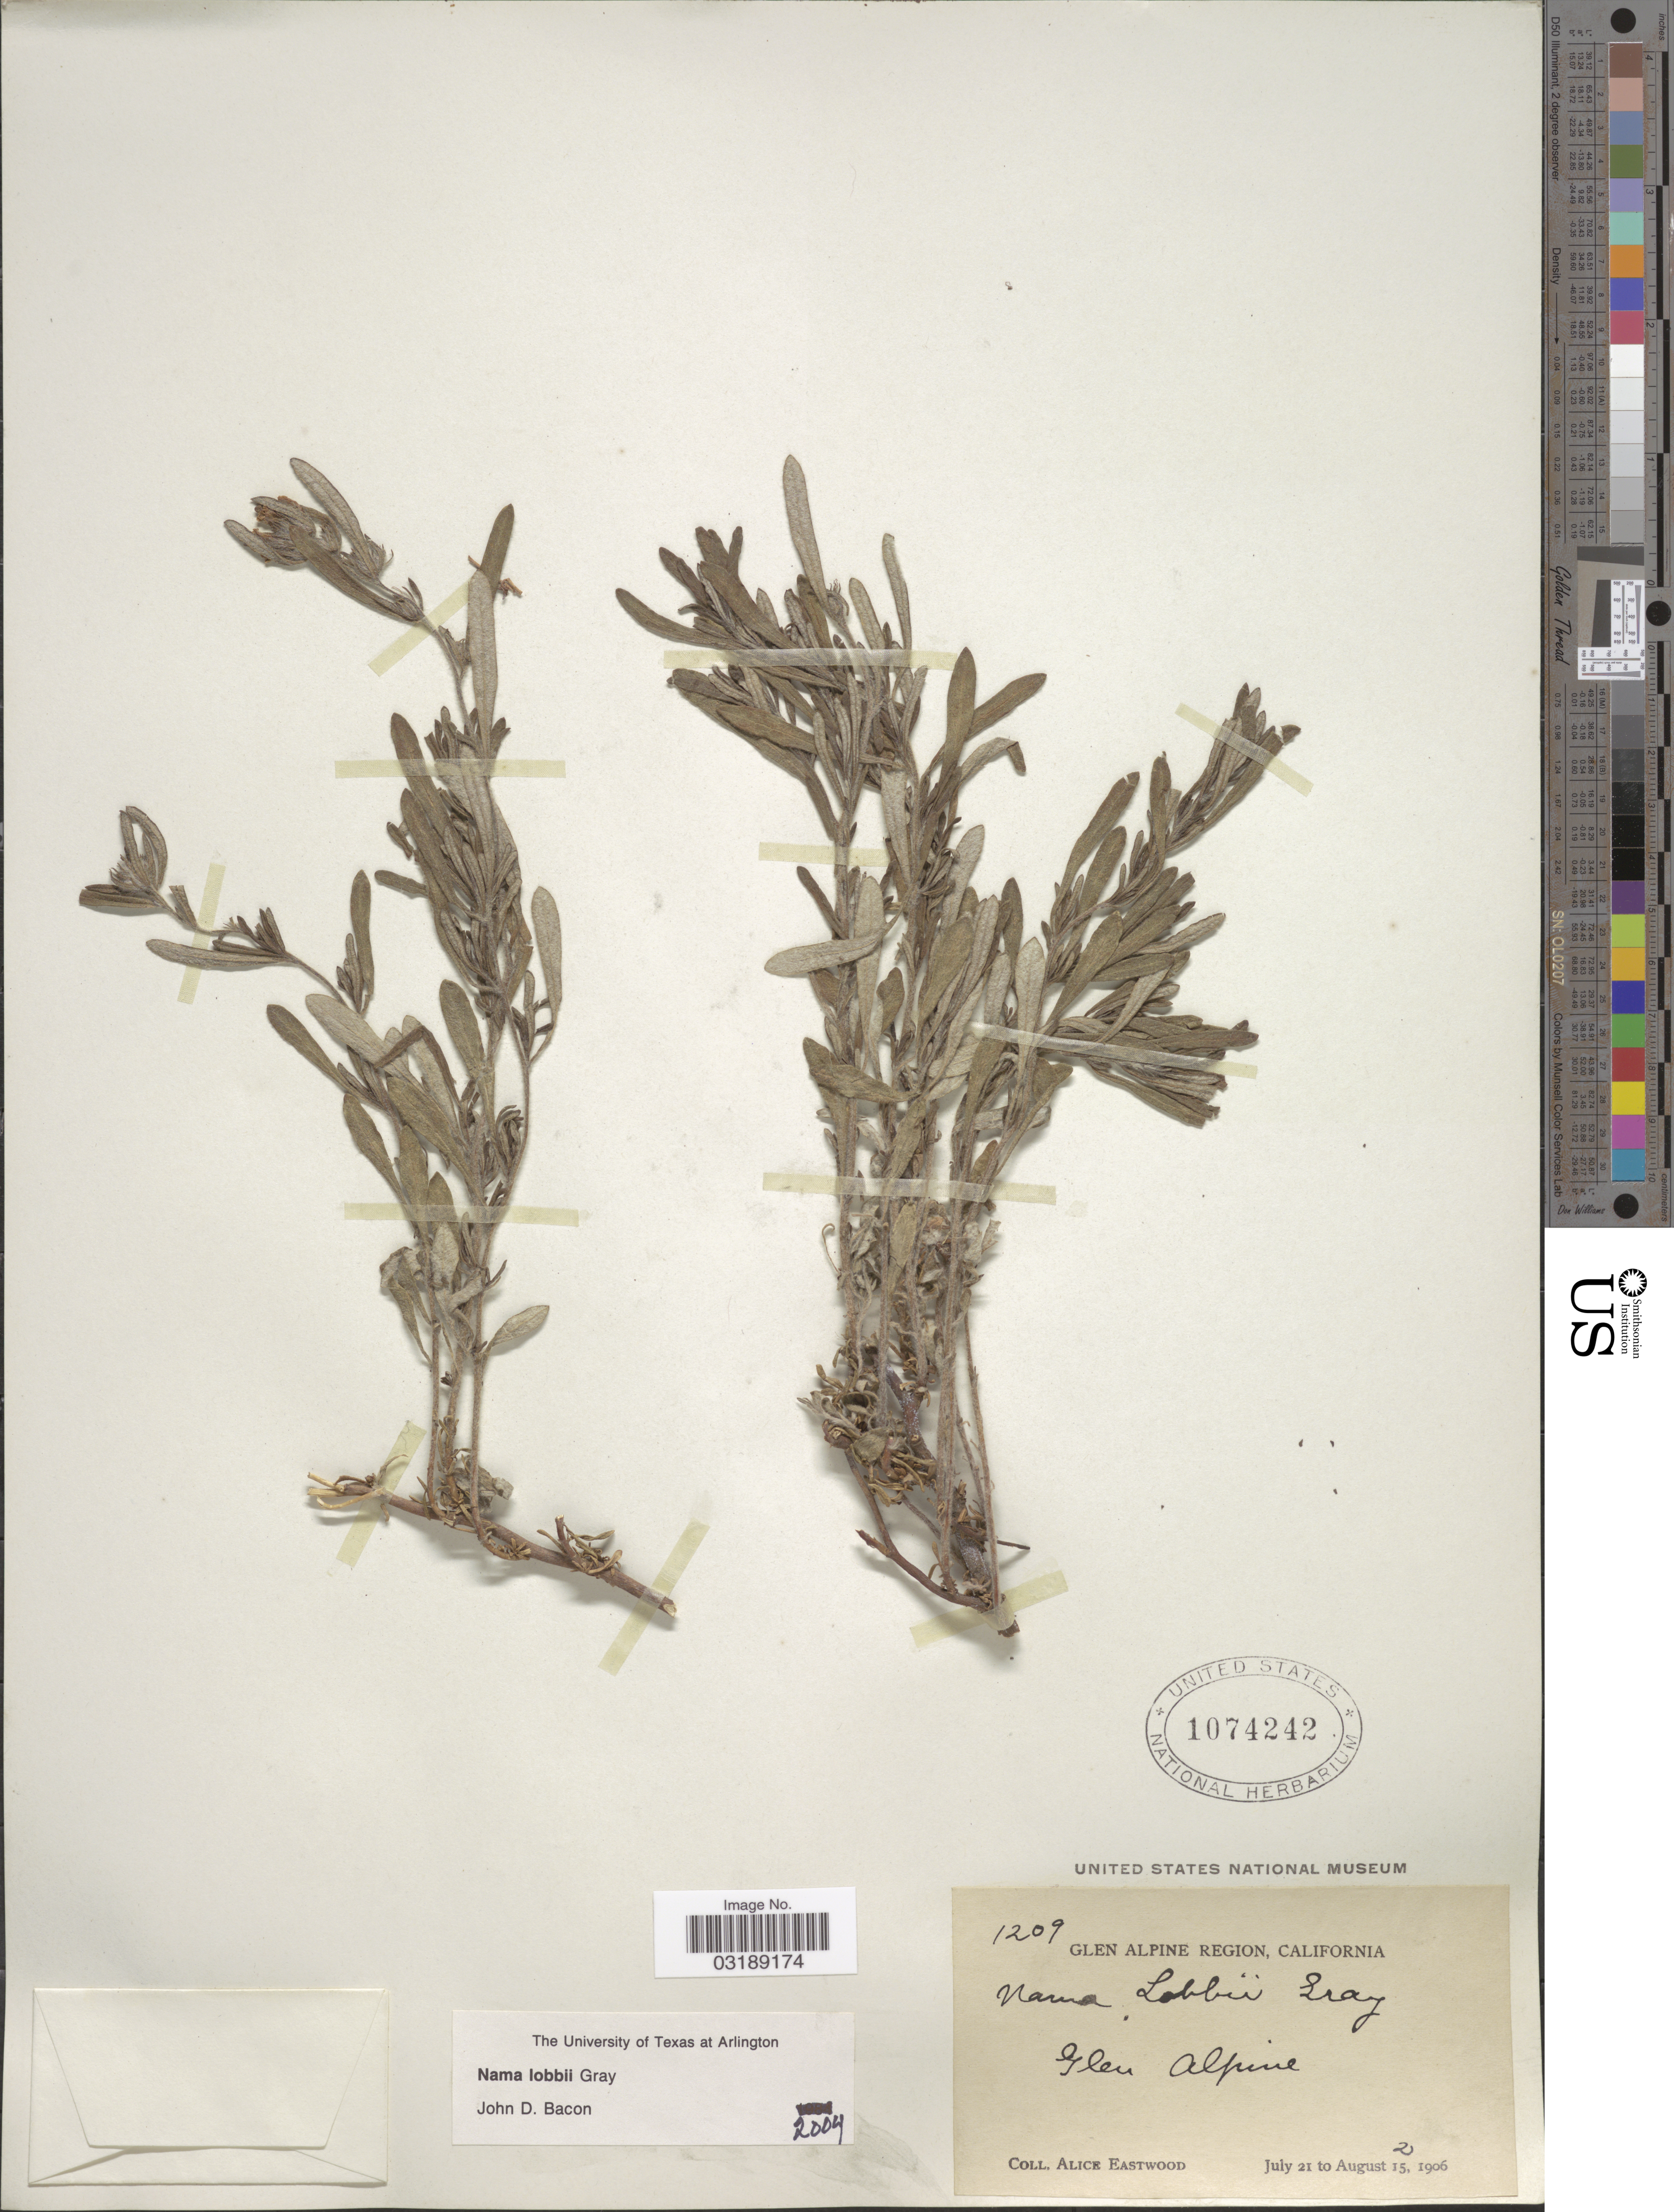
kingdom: Plantae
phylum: Tracheophyta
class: Magnoliopsida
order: Boraginales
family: Namaceae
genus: Nama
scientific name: Nama lobbii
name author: A. Gray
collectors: A. Eastwood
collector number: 1209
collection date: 1906-07-21/1906-08-02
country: United States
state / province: California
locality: Glen Alpine Region, California, Glen Alpine.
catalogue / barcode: US 1074242